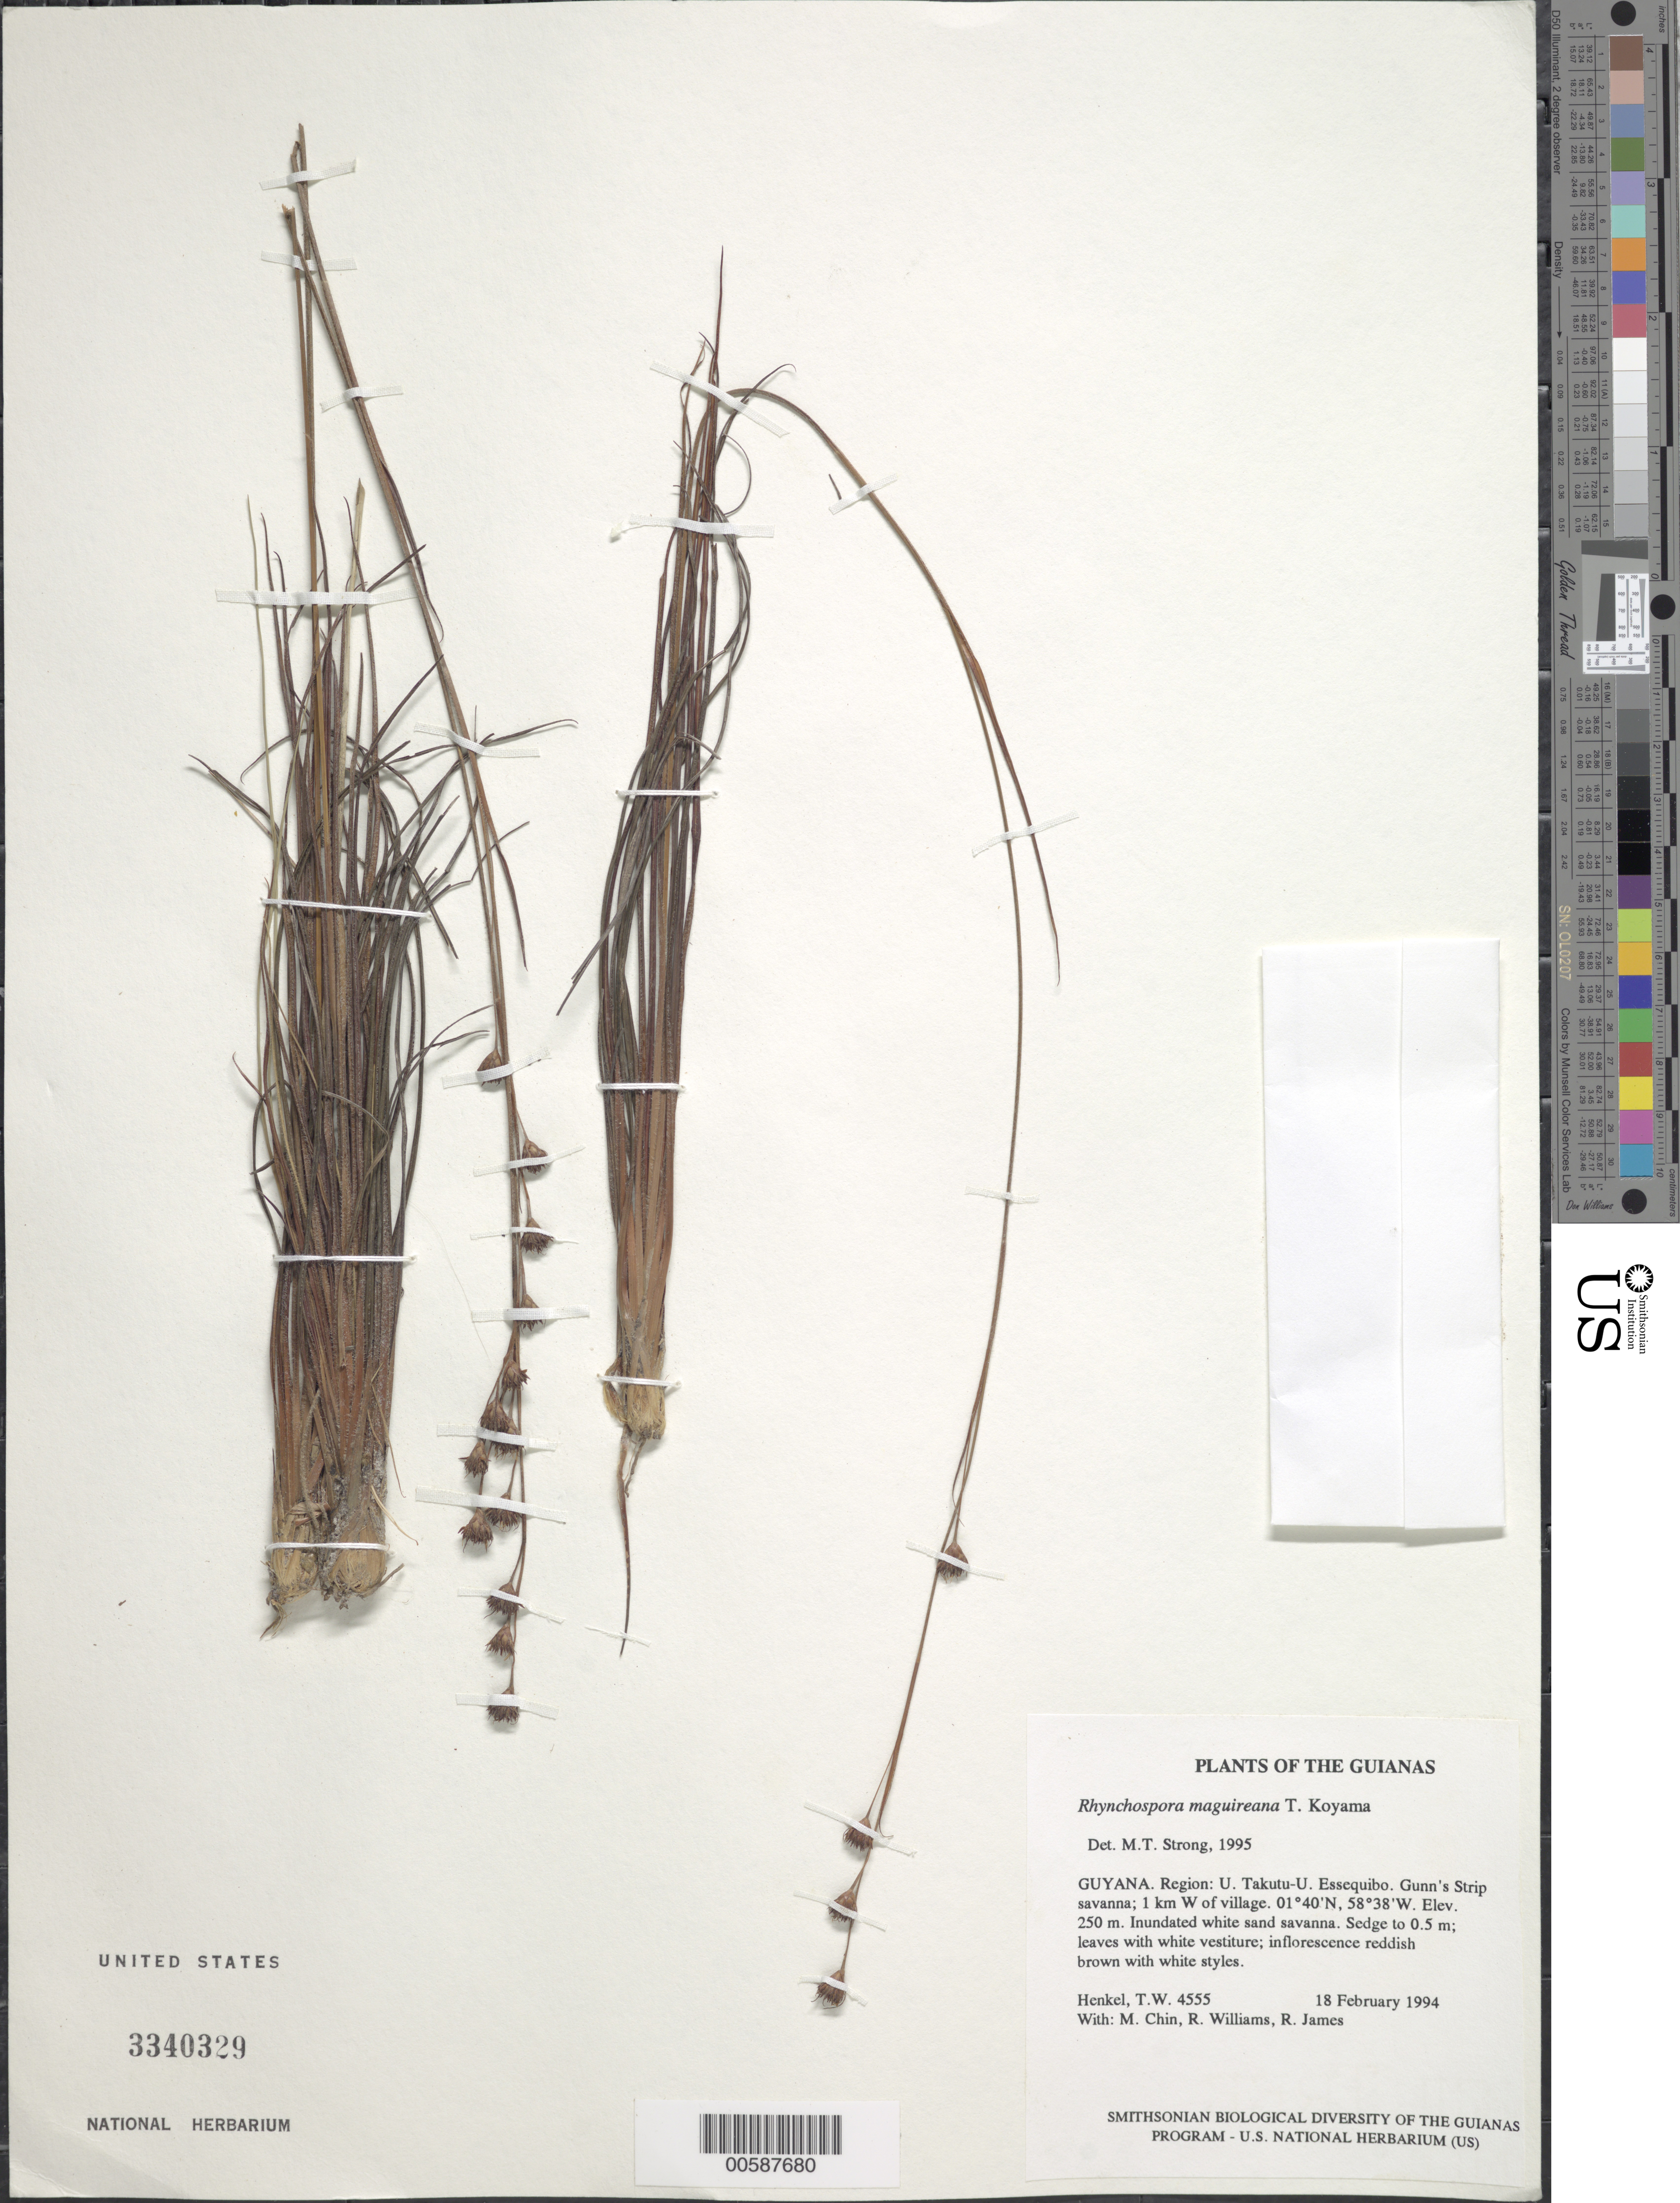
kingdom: Plantae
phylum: Tracheophyta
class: Liliopsida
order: Poales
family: Cyperaceae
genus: Rhynchospora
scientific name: Rhynchospora maguireana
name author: T. Koyama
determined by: Strong, M. T., (US), Smithsonian Institution - National Museum of Natural History (UNITED STATES)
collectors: T. Henkel, M. Chin, R. Williams & R. James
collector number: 4555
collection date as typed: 18 February 1994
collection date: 1994-02-18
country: Guyana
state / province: U. Takutu-U. Essequibo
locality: Gunn's Strip savanna; 1 km W of village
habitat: Inundated white sand savanna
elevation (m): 250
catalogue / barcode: US 3340329